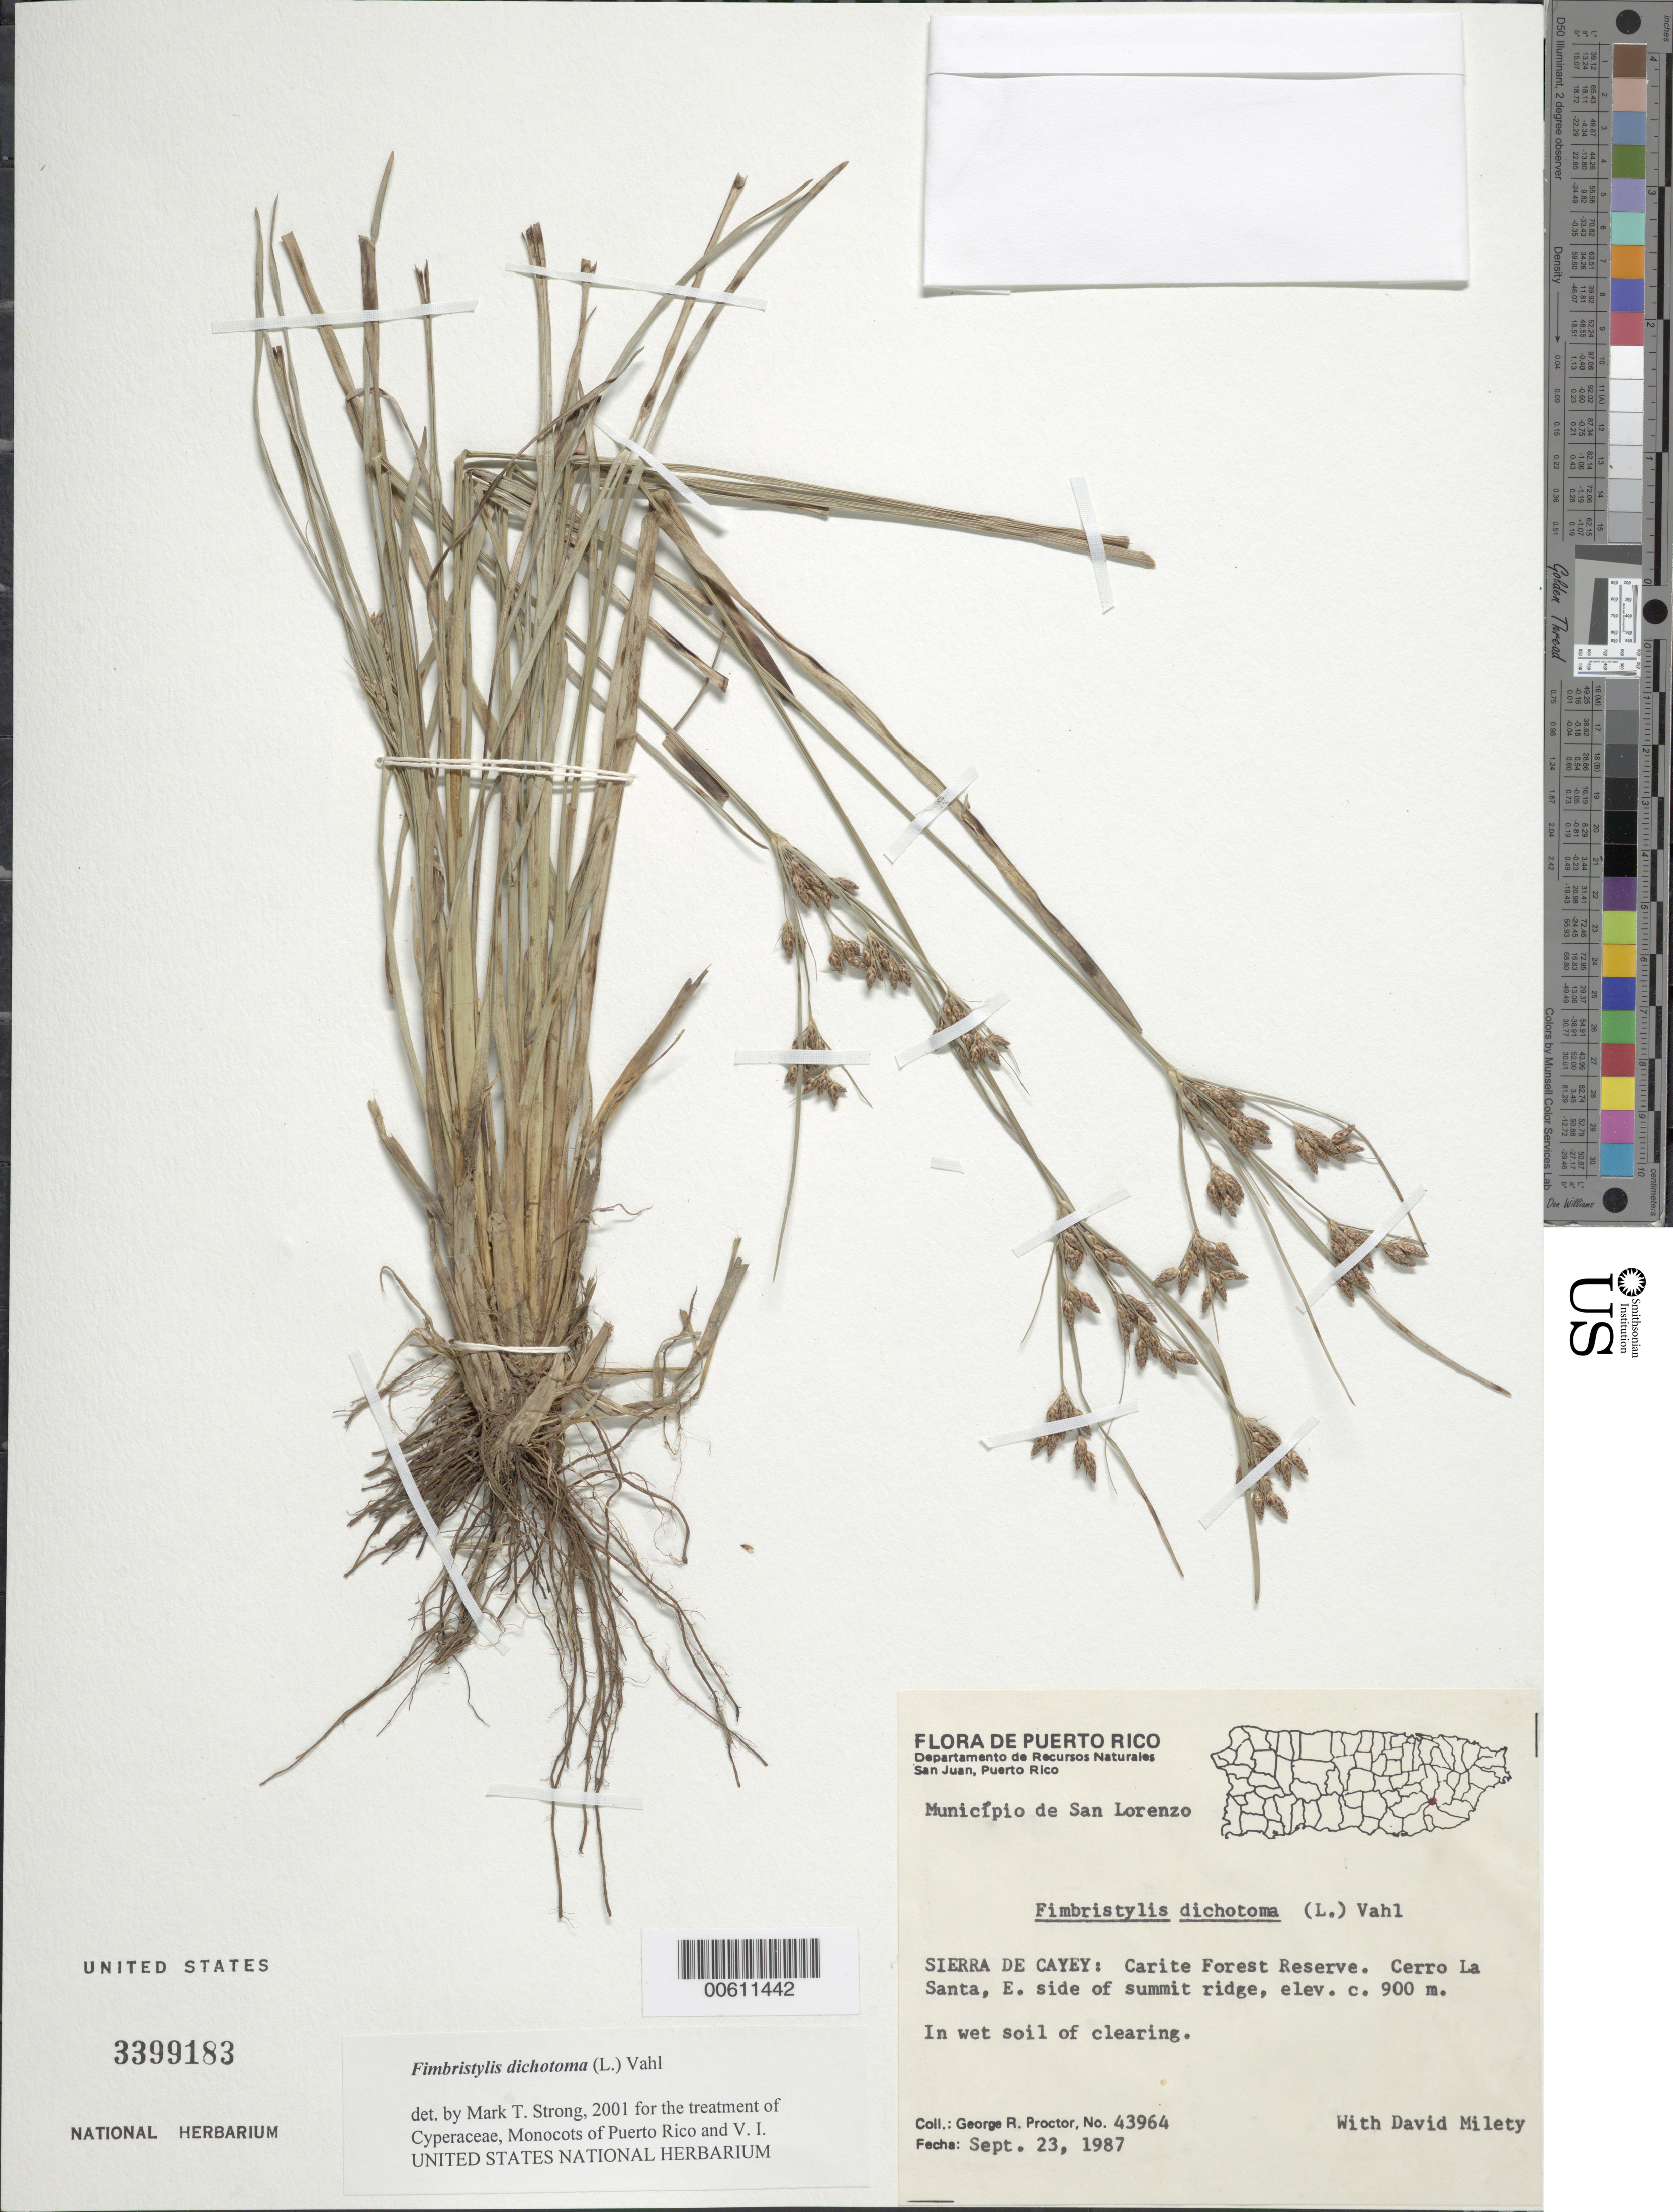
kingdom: Plantae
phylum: Tracheophyta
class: Liliopsida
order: Poales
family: Cyperaceae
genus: Fimbristylis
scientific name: Fimbristylis dichotoma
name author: (L.) Vahl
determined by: Strong, M. T., (US), Smithsonian Institution - National Museum of Natural History (UNITED STATES)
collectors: G. R. Proctor & D. Milety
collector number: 43964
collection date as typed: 23 Sep 1987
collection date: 1987-09-23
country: Puerto Rico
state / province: San Lorenzo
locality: San Lorenzo: Sierra de Cayey: Carite Forest Reserve. Cerro La Santa, E side of summit ridge.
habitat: In wet soil of clearing.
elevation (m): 900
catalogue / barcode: US 3399183